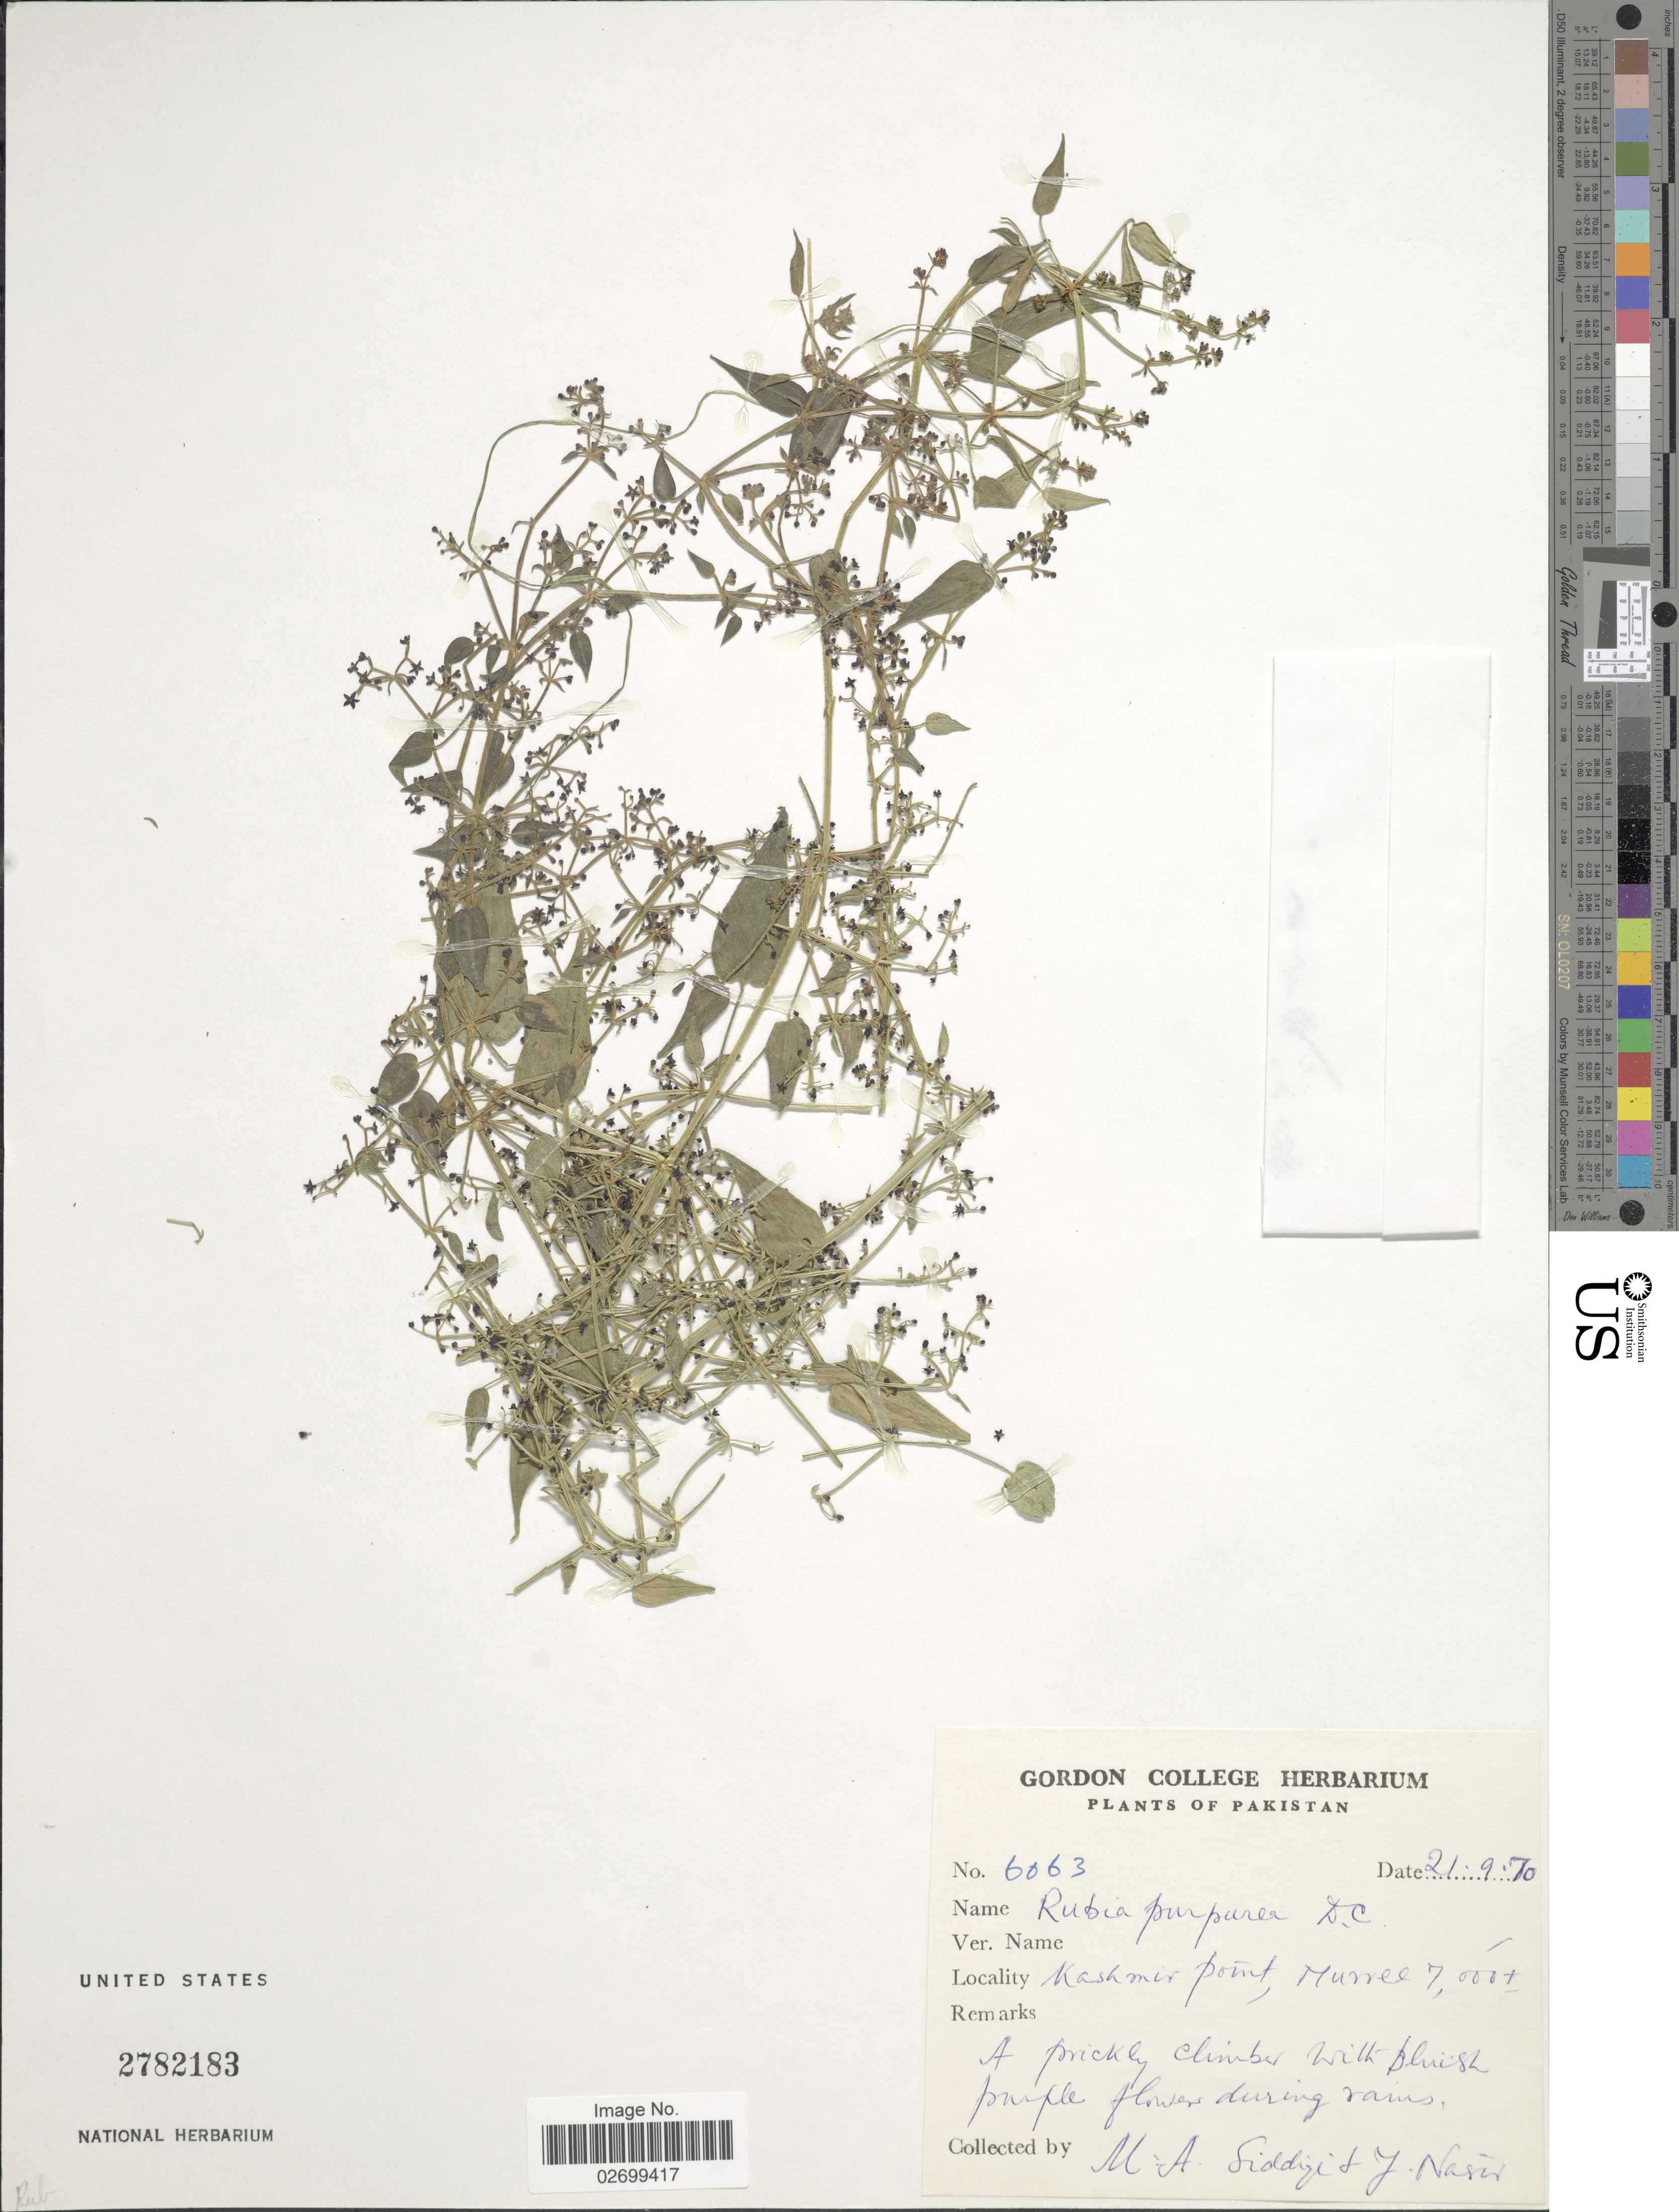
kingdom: Plantae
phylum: Tracheophyta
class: Magnoliopsida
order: Gentianales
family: Rubiaceae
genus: Rubia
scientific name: Rubia purpurea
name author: Decne.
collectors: M. Siddiqi & Y. Nasir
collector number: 6063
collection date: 1970-09-21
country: Pakistan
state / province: Punjab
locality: Kashmir point, Murree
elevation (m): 2134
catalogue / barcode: US 2782183